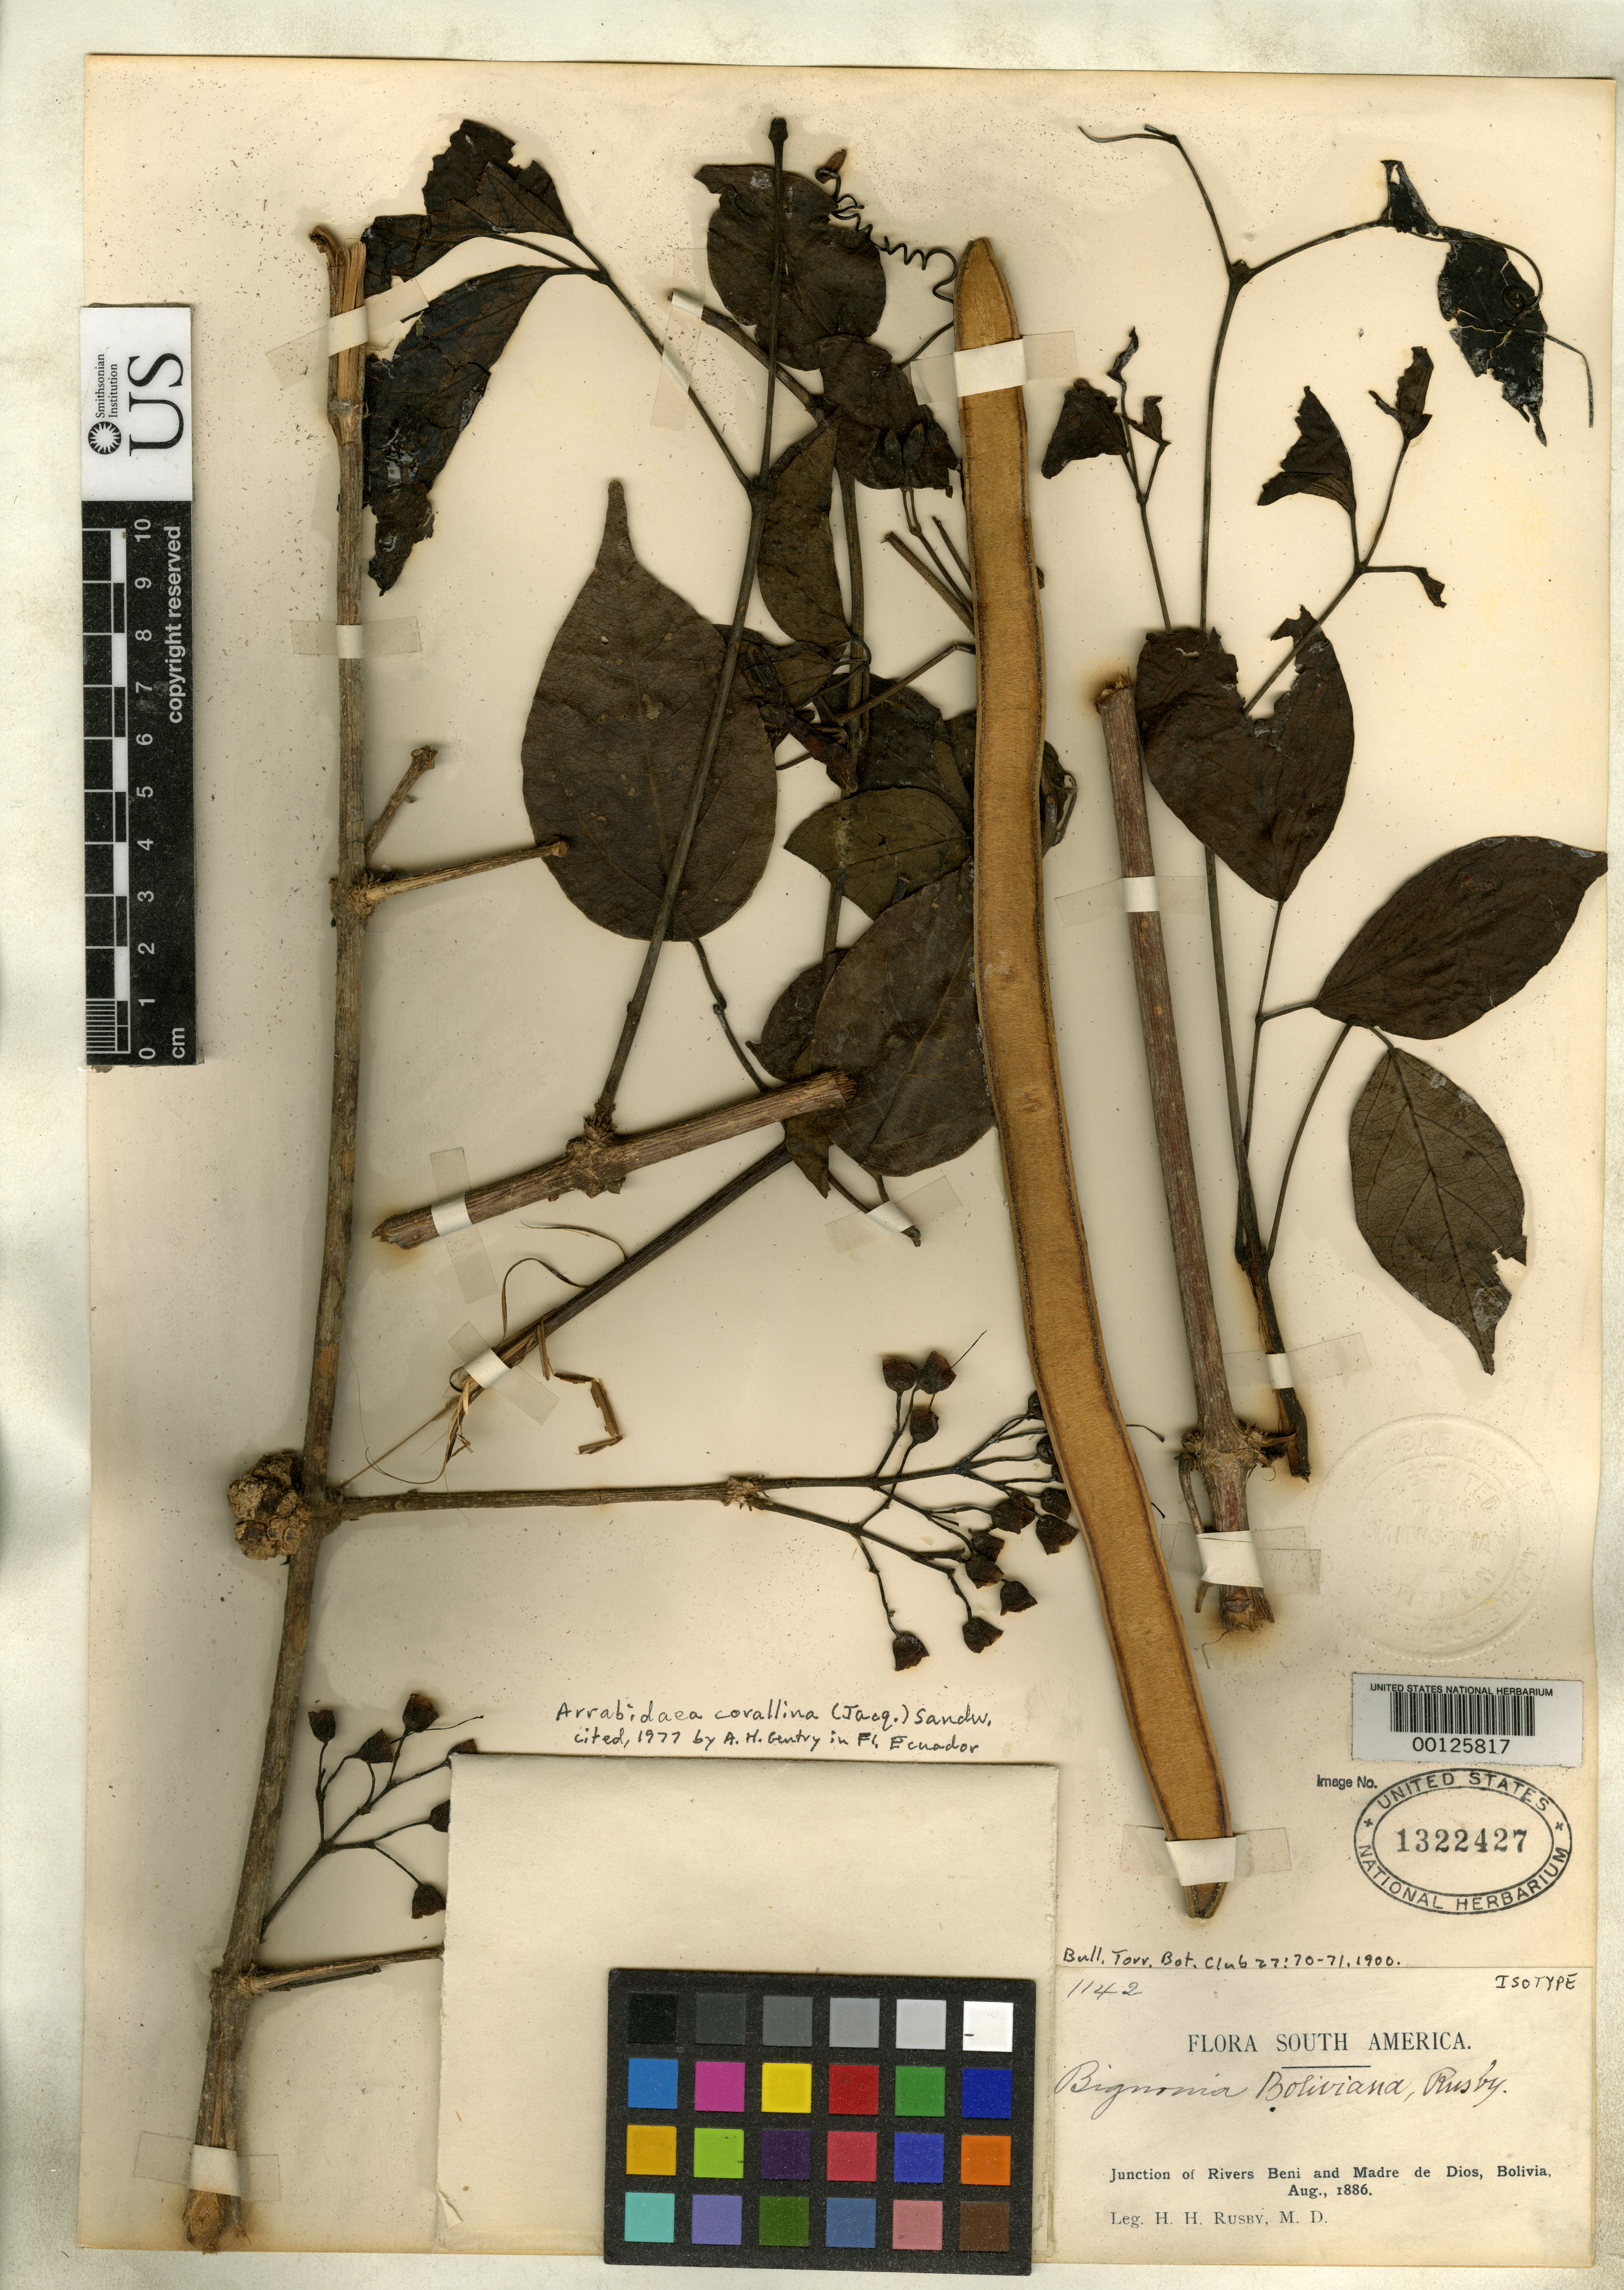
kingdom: Plantae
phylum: Tracheophyta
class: Magnoliopsida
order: Lamiales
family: Bignoniaceae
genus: Bignonia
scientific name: Bignonia boliviana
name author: Rusby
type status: Isotype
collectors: H. H. Rusby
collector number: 1142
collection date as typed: Aug., 1886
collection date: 1886-08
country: Bolivia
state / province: Beni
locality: Junction of Rivers Beni and Madre de Dios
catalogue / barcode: US 1322427